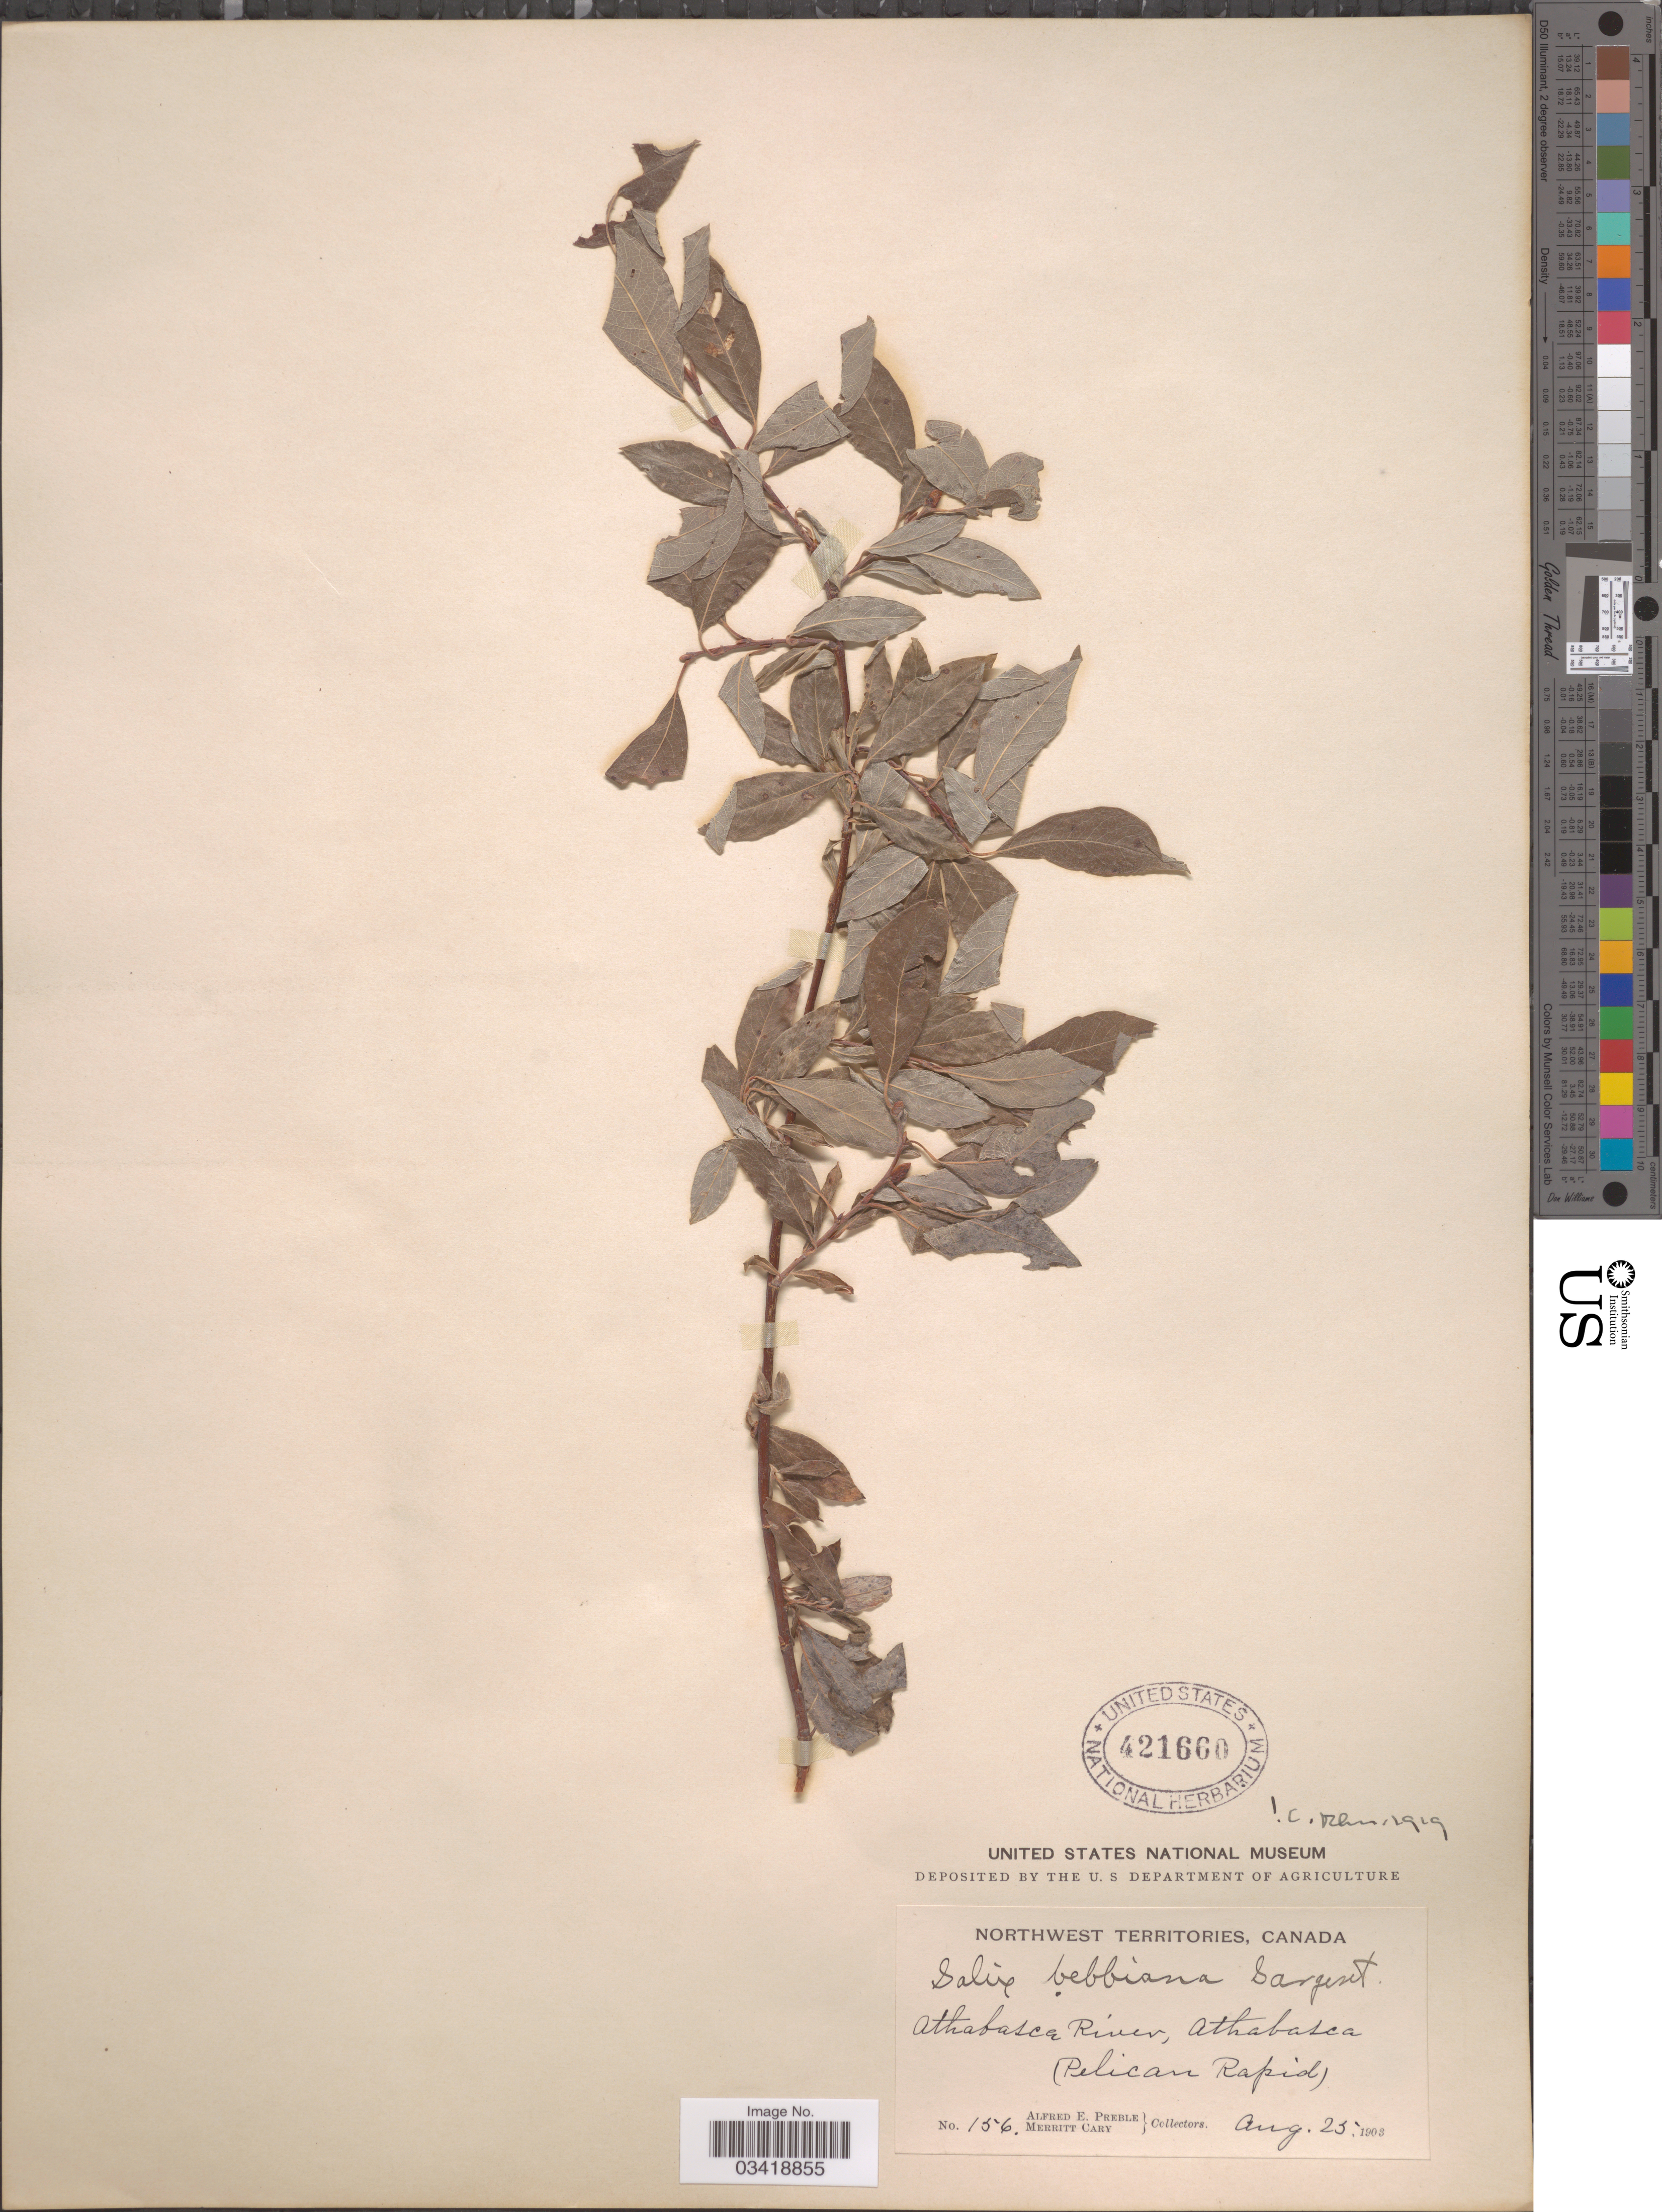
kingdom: Plantae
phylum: Tracheophyta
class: Magnoliopsida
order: Malpighiales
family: Salicaceae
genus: Salix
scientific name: Salix bebbiana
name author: Sarg.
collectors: A. Preble & M. Cary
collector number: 156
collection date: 1903-08-25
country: Canada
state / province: Northwest Territories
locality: Athabasca River, Athabasca. (Pelican Rapid).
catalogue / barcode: US 421660